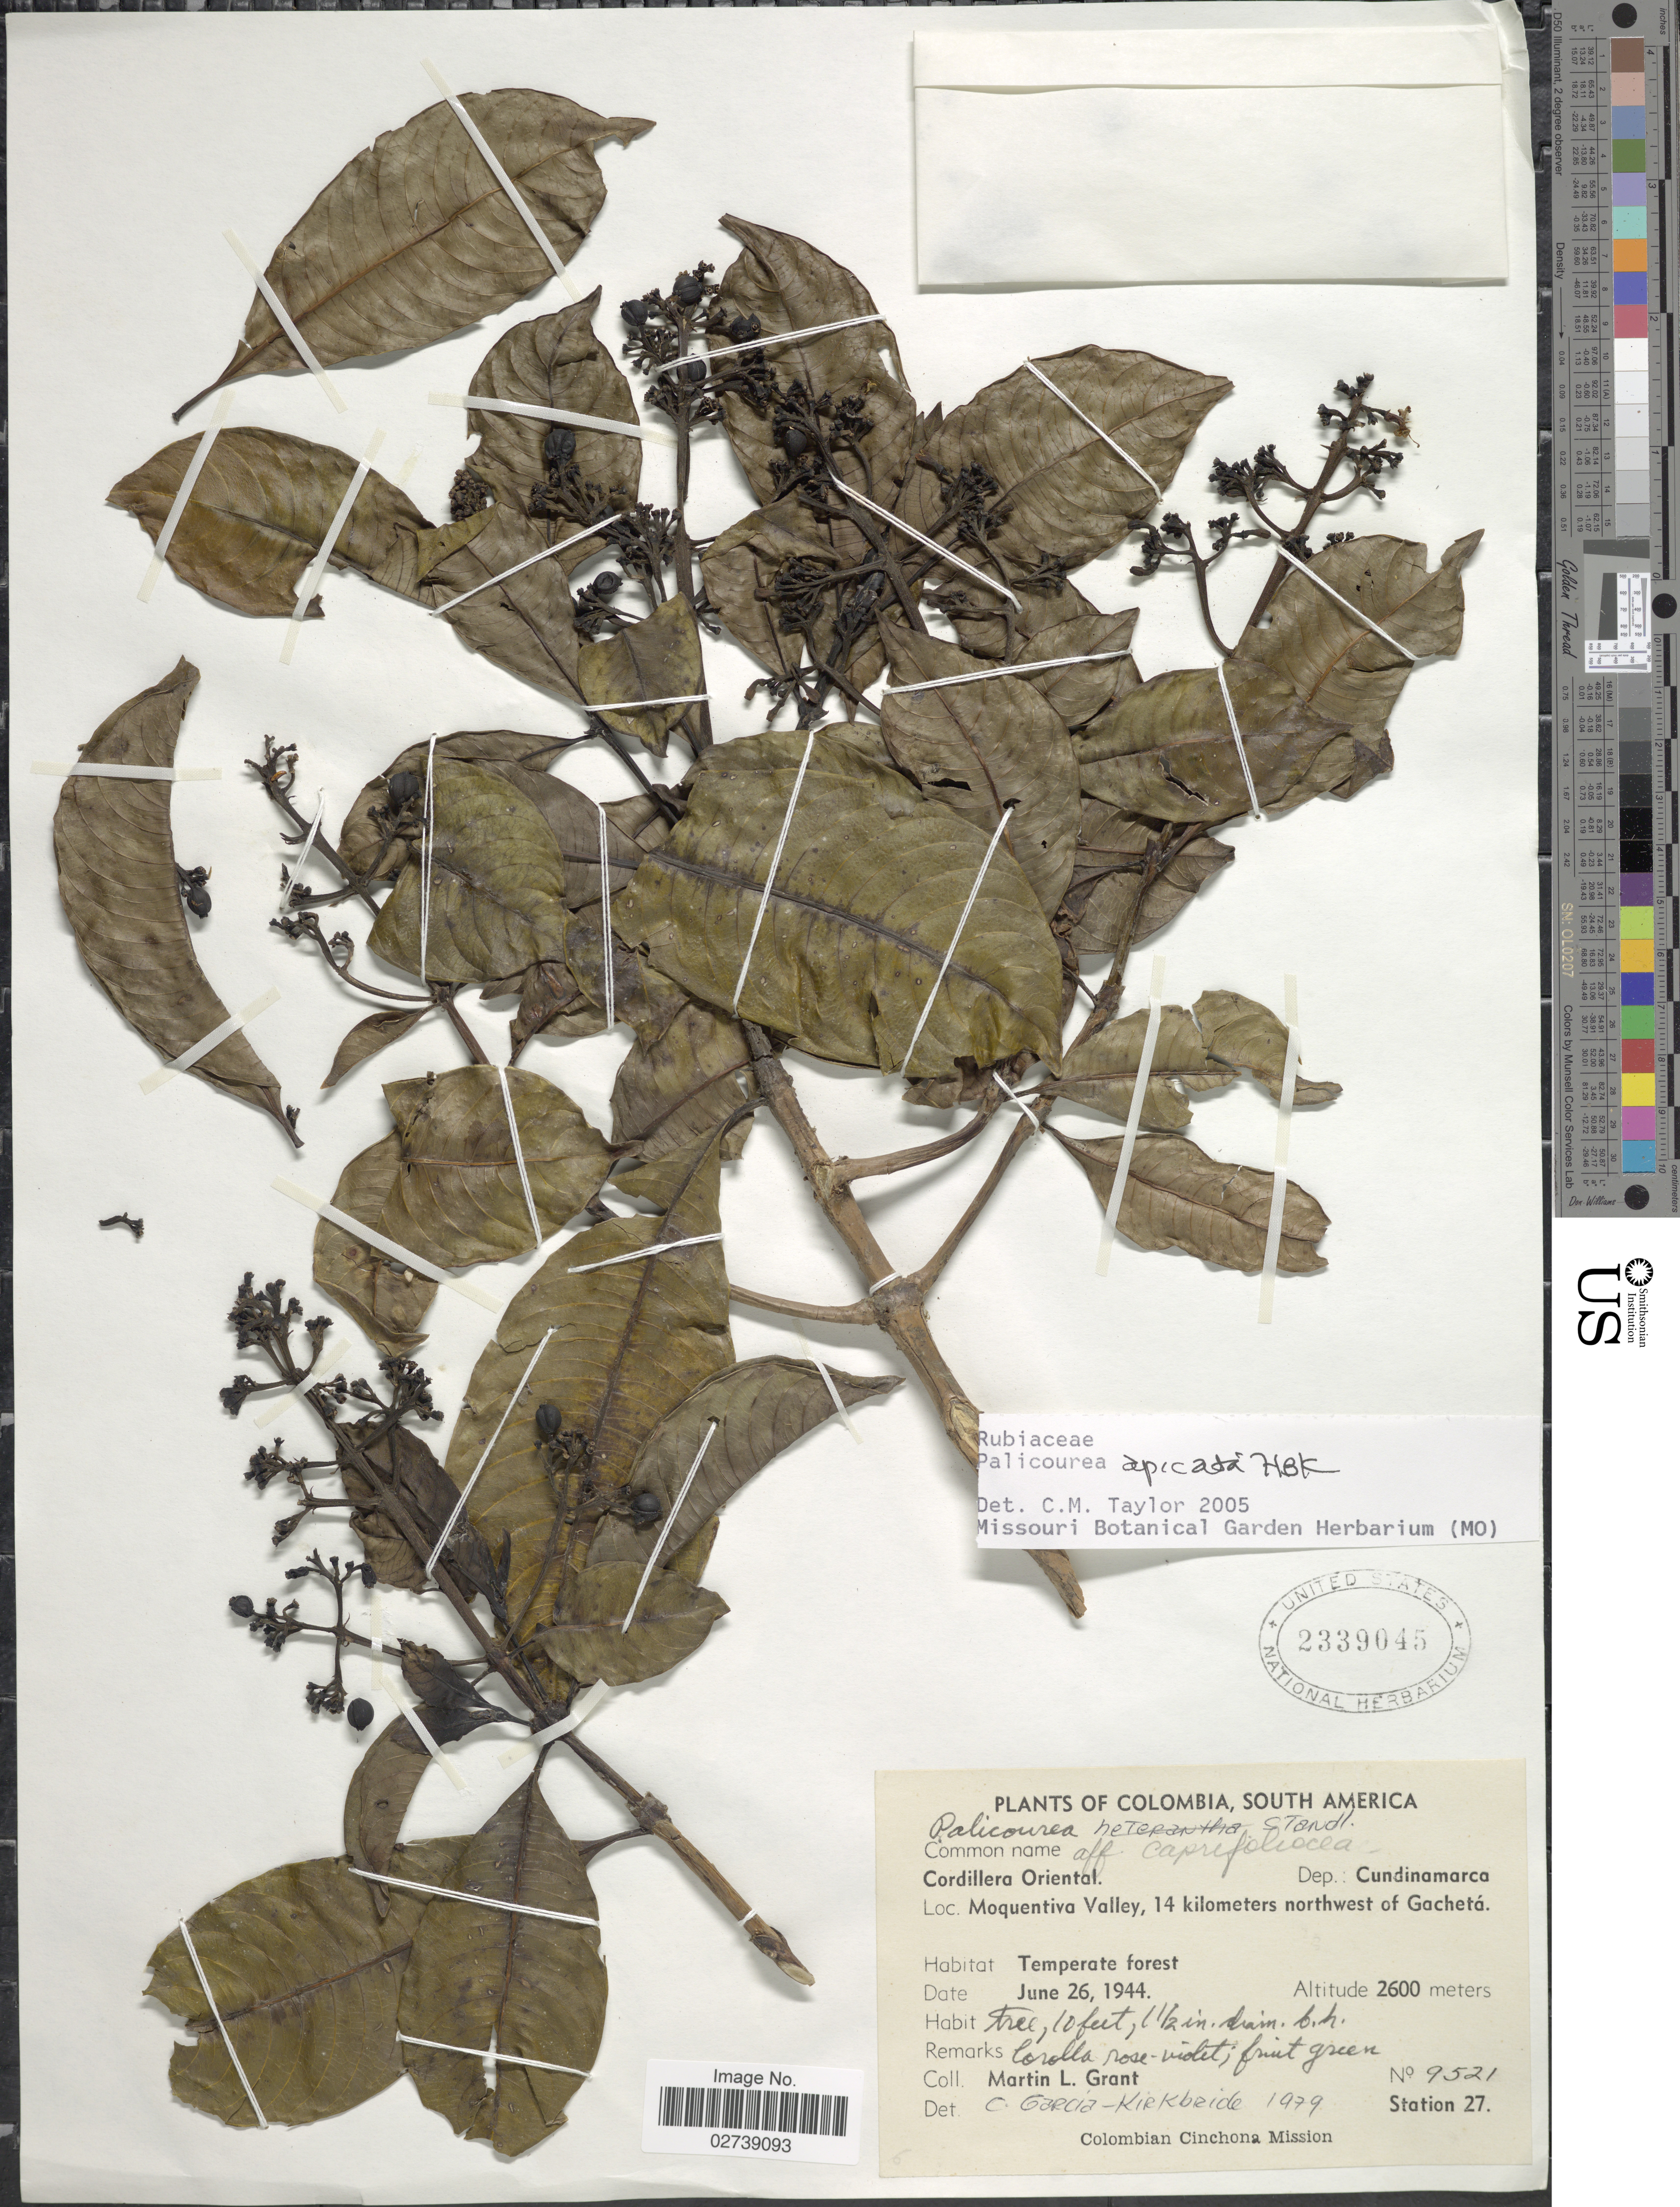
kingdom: Plantae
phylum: Tracheophyta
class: Magnoliopsida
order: Gentianales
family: Rubiaceae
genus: Palicourea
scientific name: Palicourea apicata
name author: Kunth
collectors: M. L. Grant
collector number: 9521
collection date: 1944-06-26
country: Colombia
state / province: Cundinamarca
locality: Cordillera Oriental. Dep: Cundinamarca. Moquentiva Valley, 14 kilometers northwest of Gachetá.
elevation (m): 2600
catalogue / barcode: US 2339045